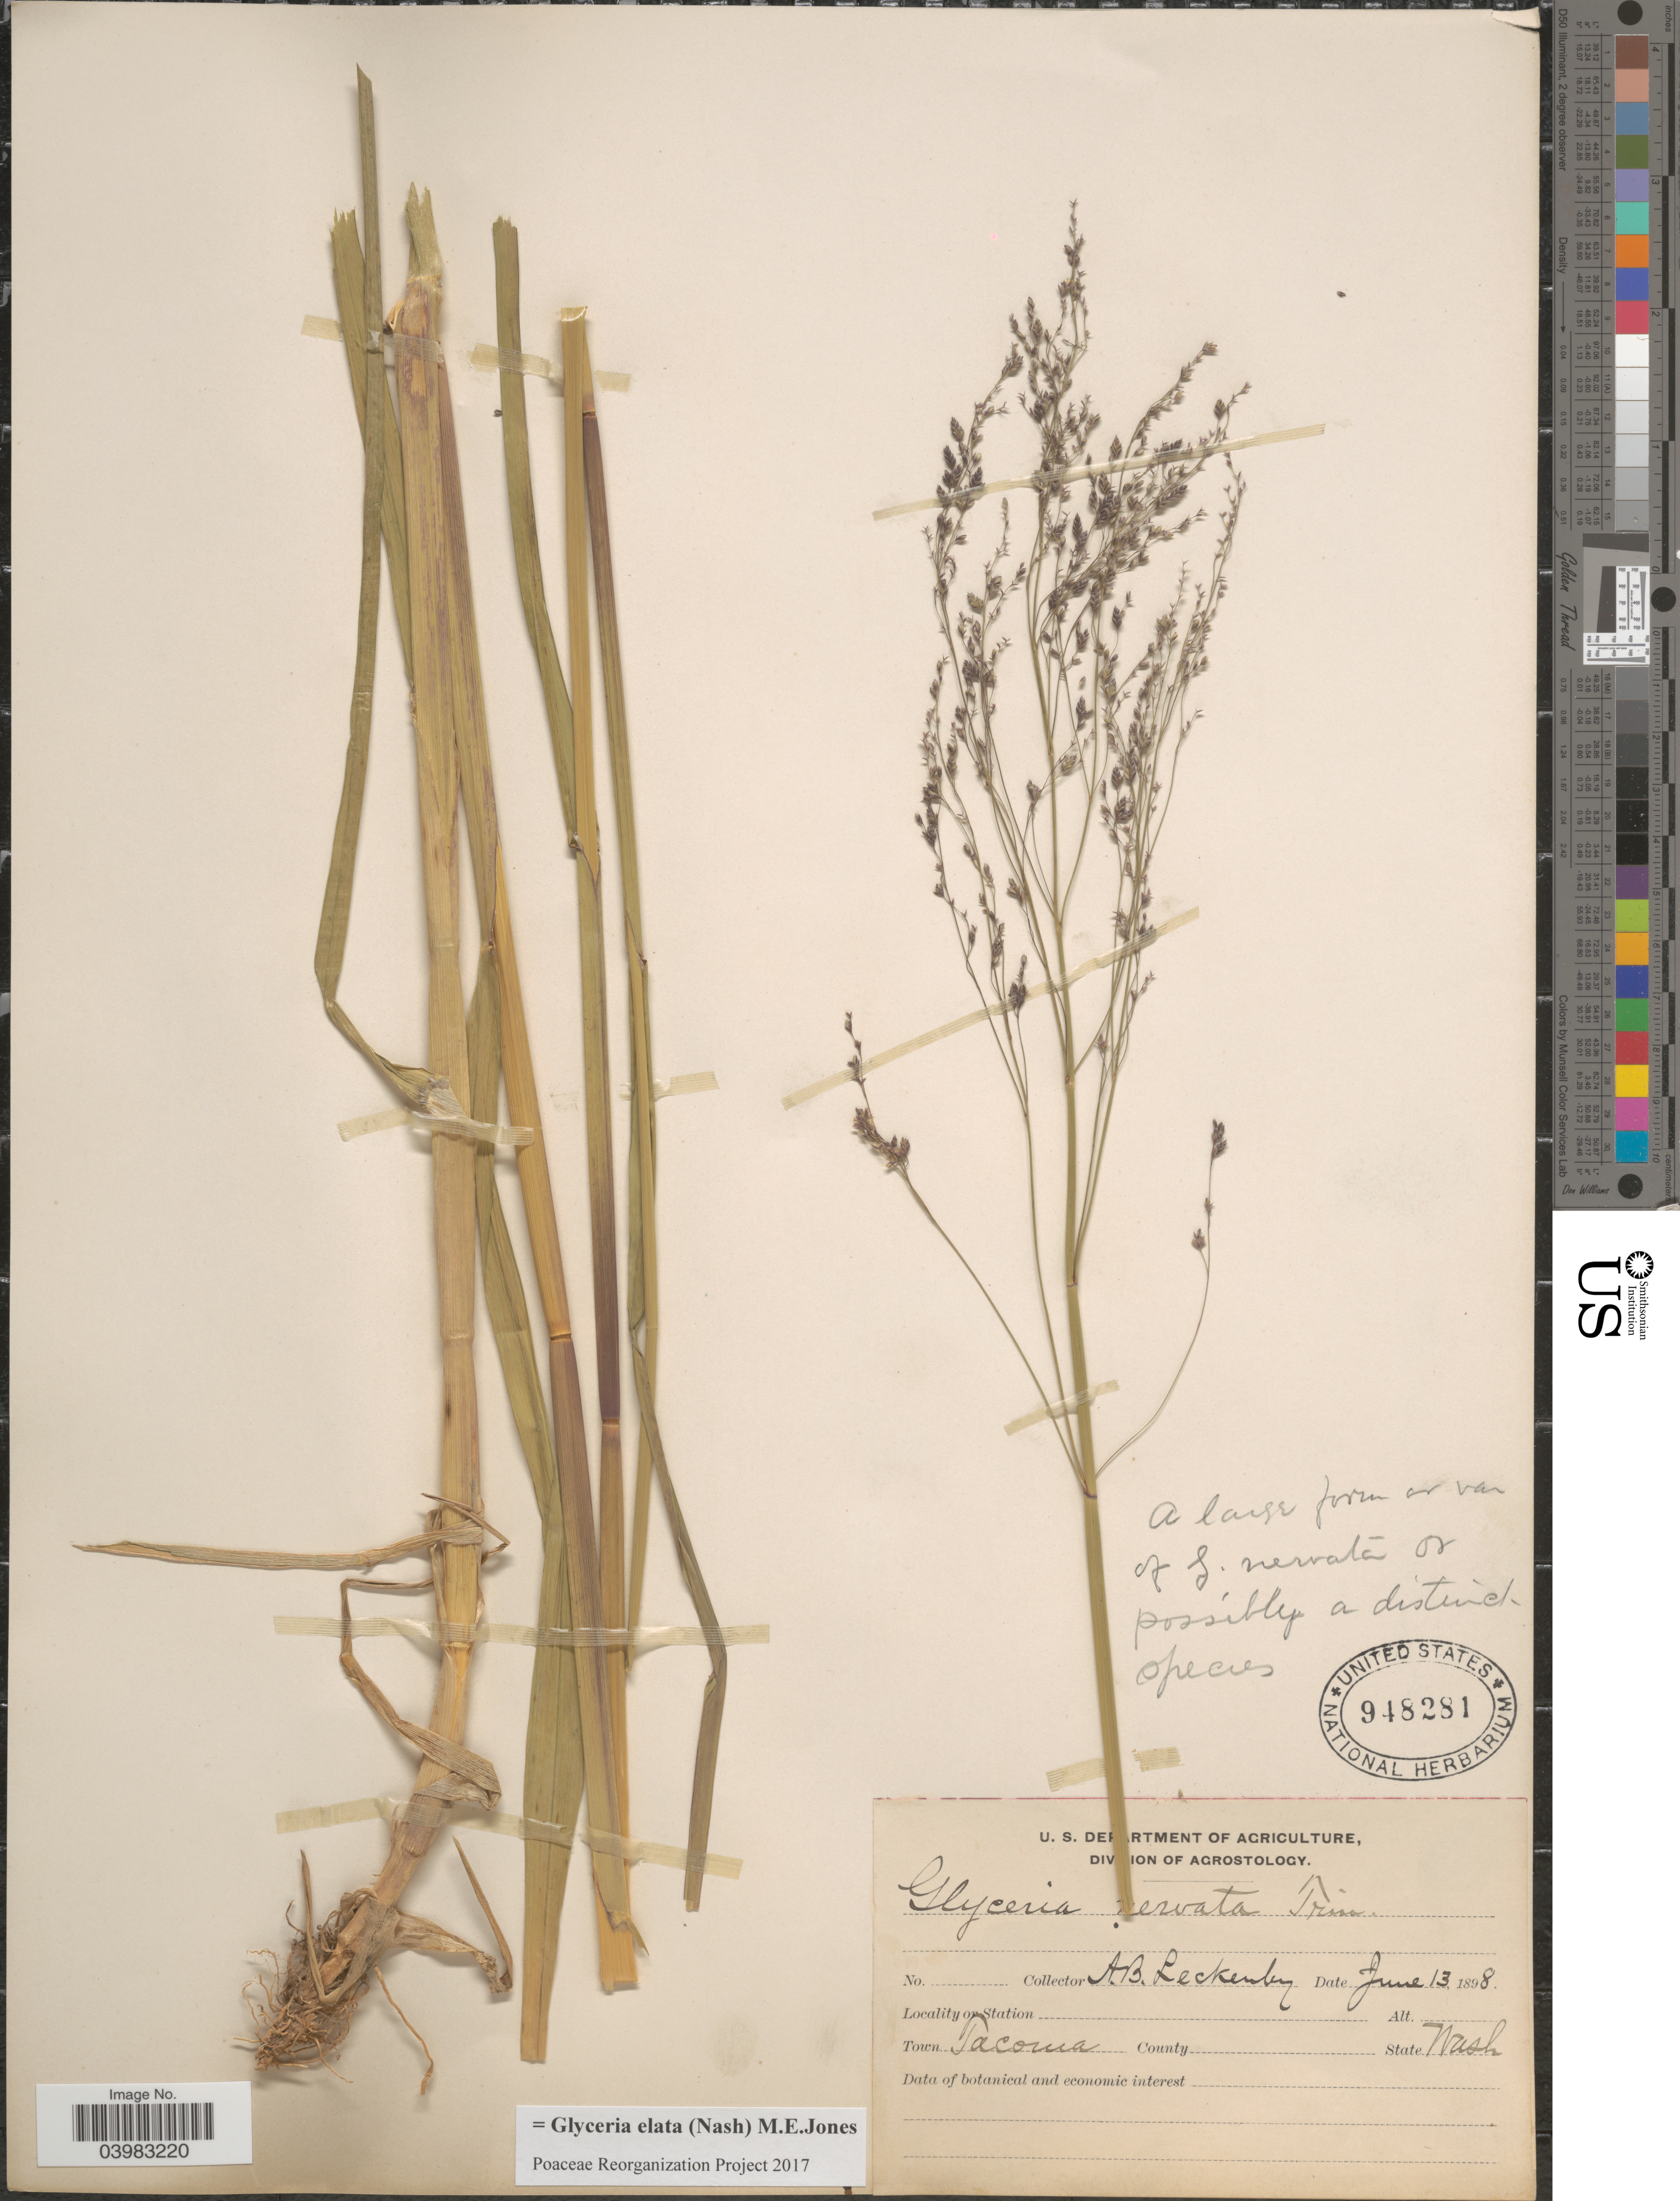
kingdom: Plantae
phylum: Tracheophyta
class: Liliopsida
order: Poales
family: Poaceae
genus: Glyceria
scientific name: Glyceria elata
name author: (Nash) M.E. Jones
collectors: A. Leckenby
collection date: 1898-06-13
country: United States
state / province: Washington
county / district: Pierce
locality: Town Tacoma.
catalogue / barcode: US 948281